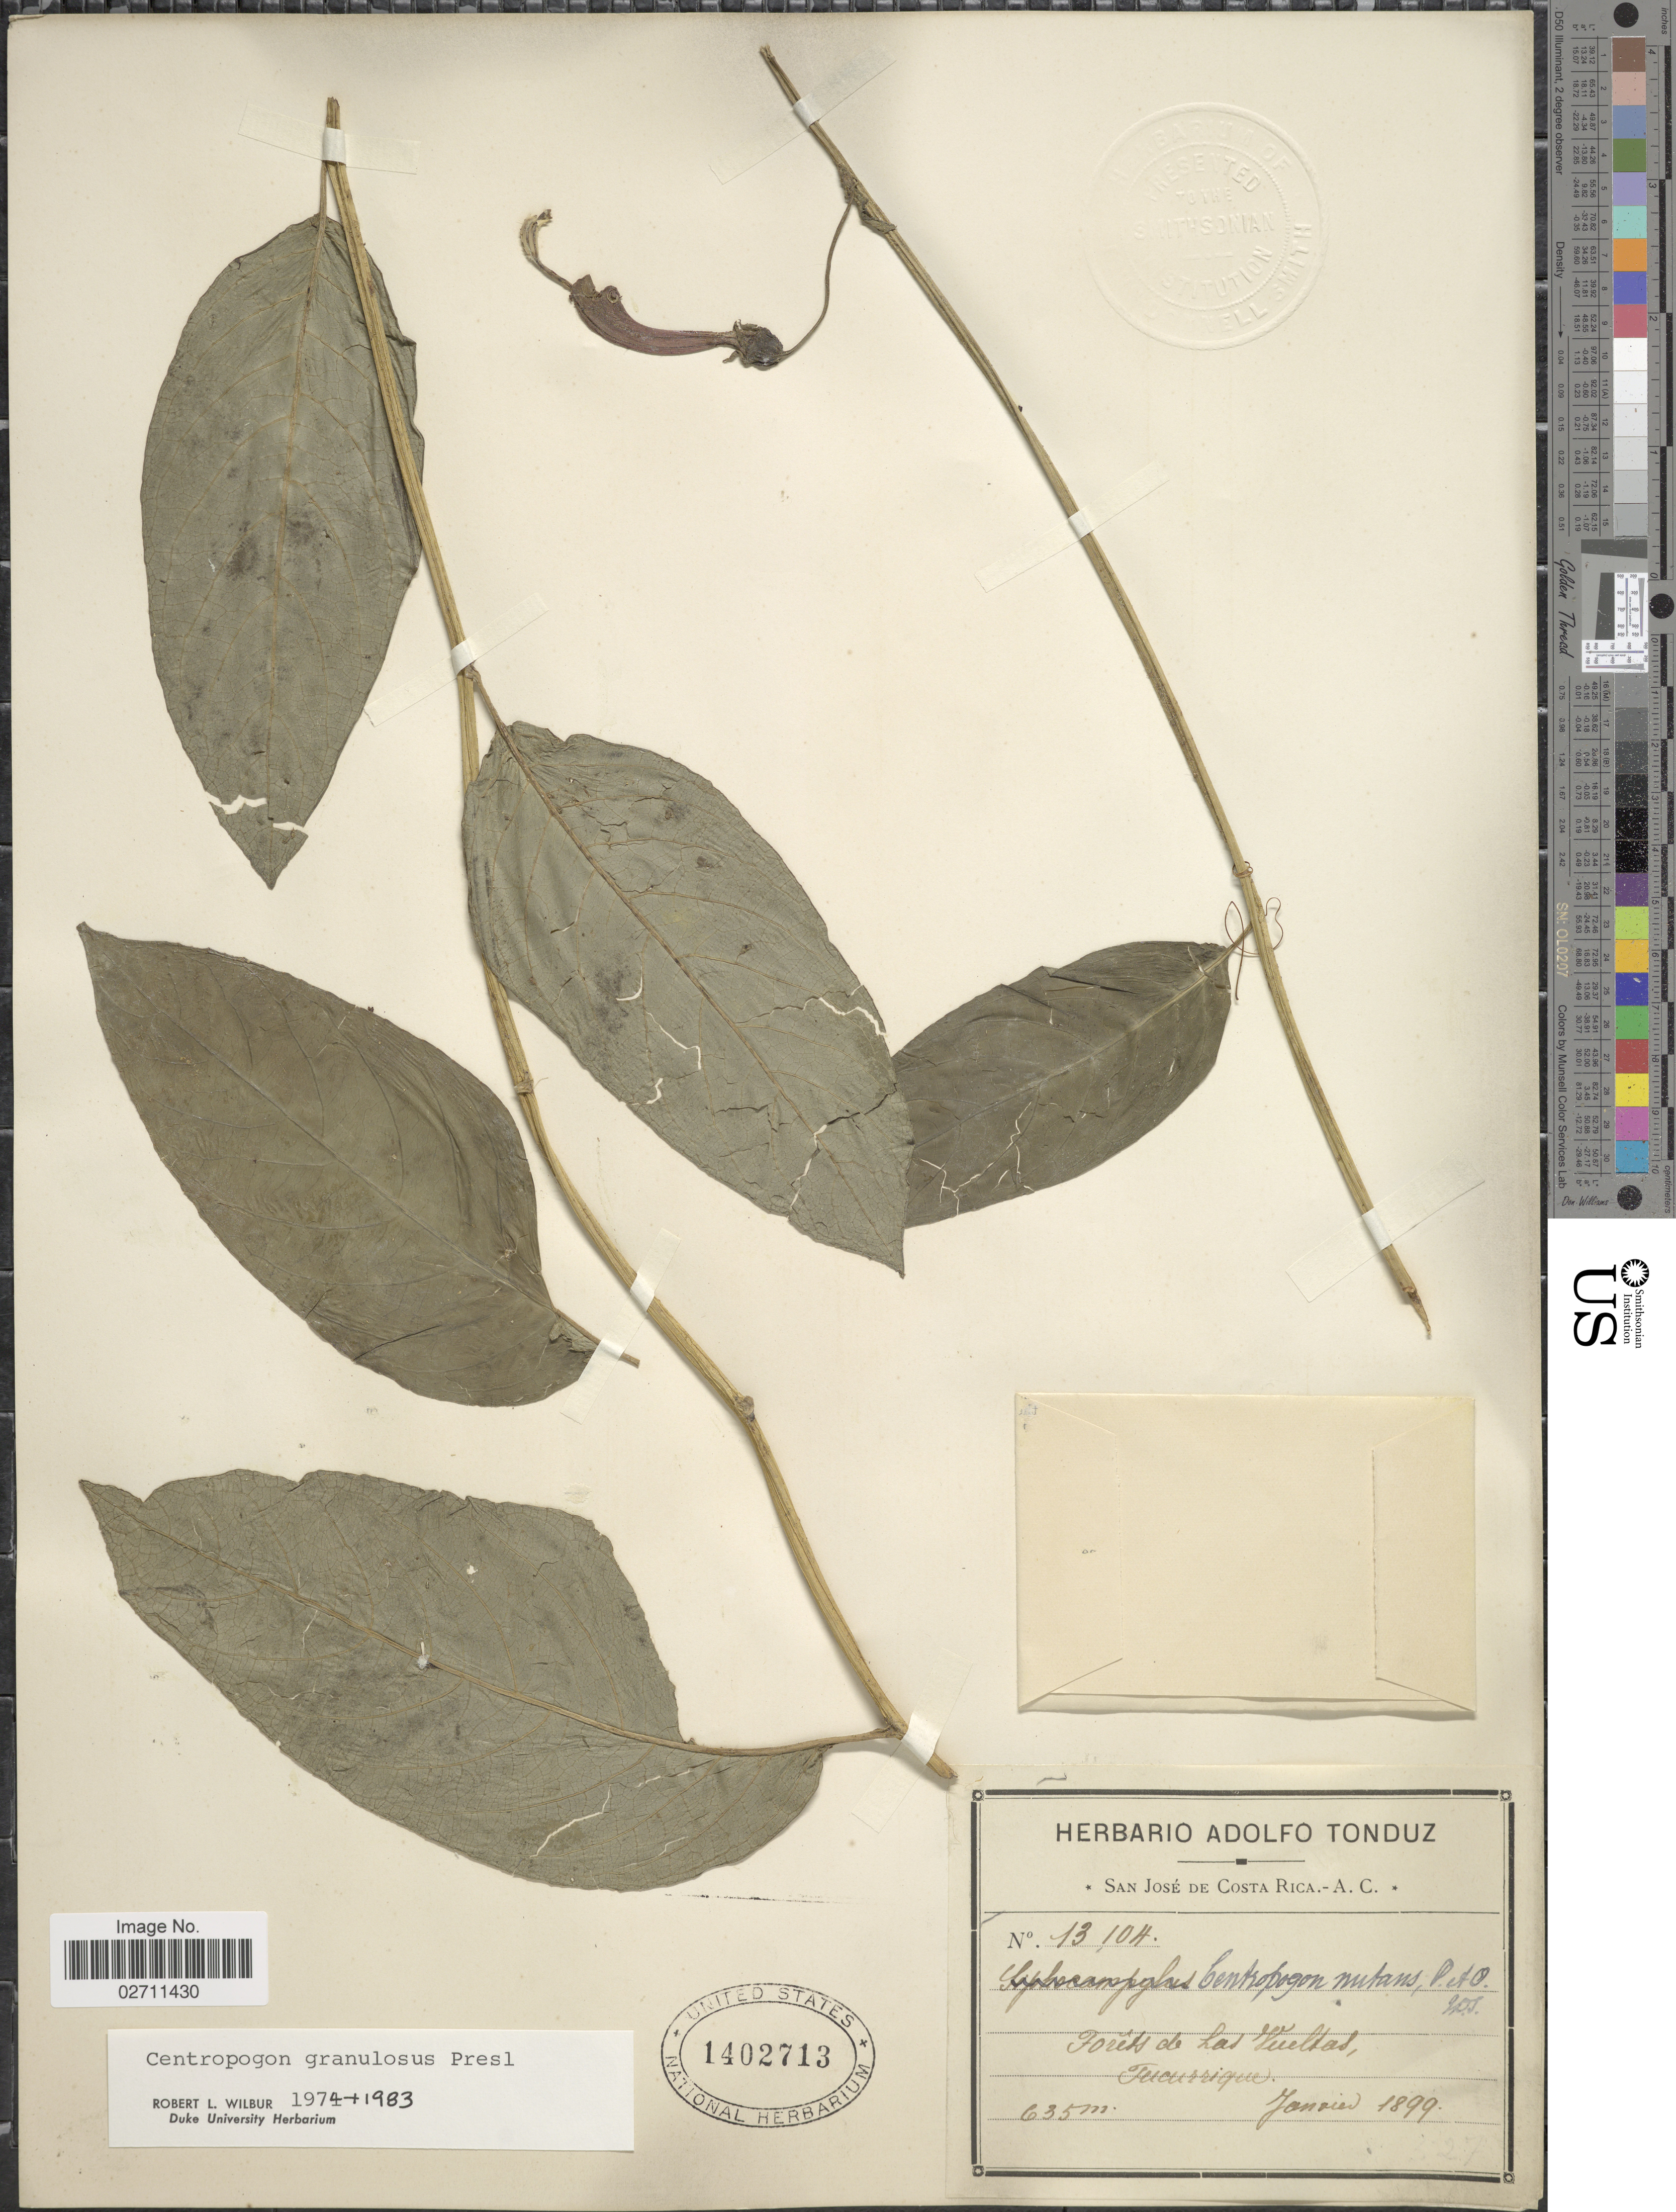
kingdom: Plantae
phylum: Tracheophyta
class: Magnoliopsida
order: Asterales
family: Campanulaceae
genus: Centropogon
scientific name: Centropogon granulosus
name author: C. Presl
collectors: ex Herb. Adolfo Tonduz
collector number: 13104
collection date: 1899-01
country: Costa Rica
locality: Forets de Las Vueltas, Tucurrique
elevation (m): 635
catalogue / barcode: US 1402713